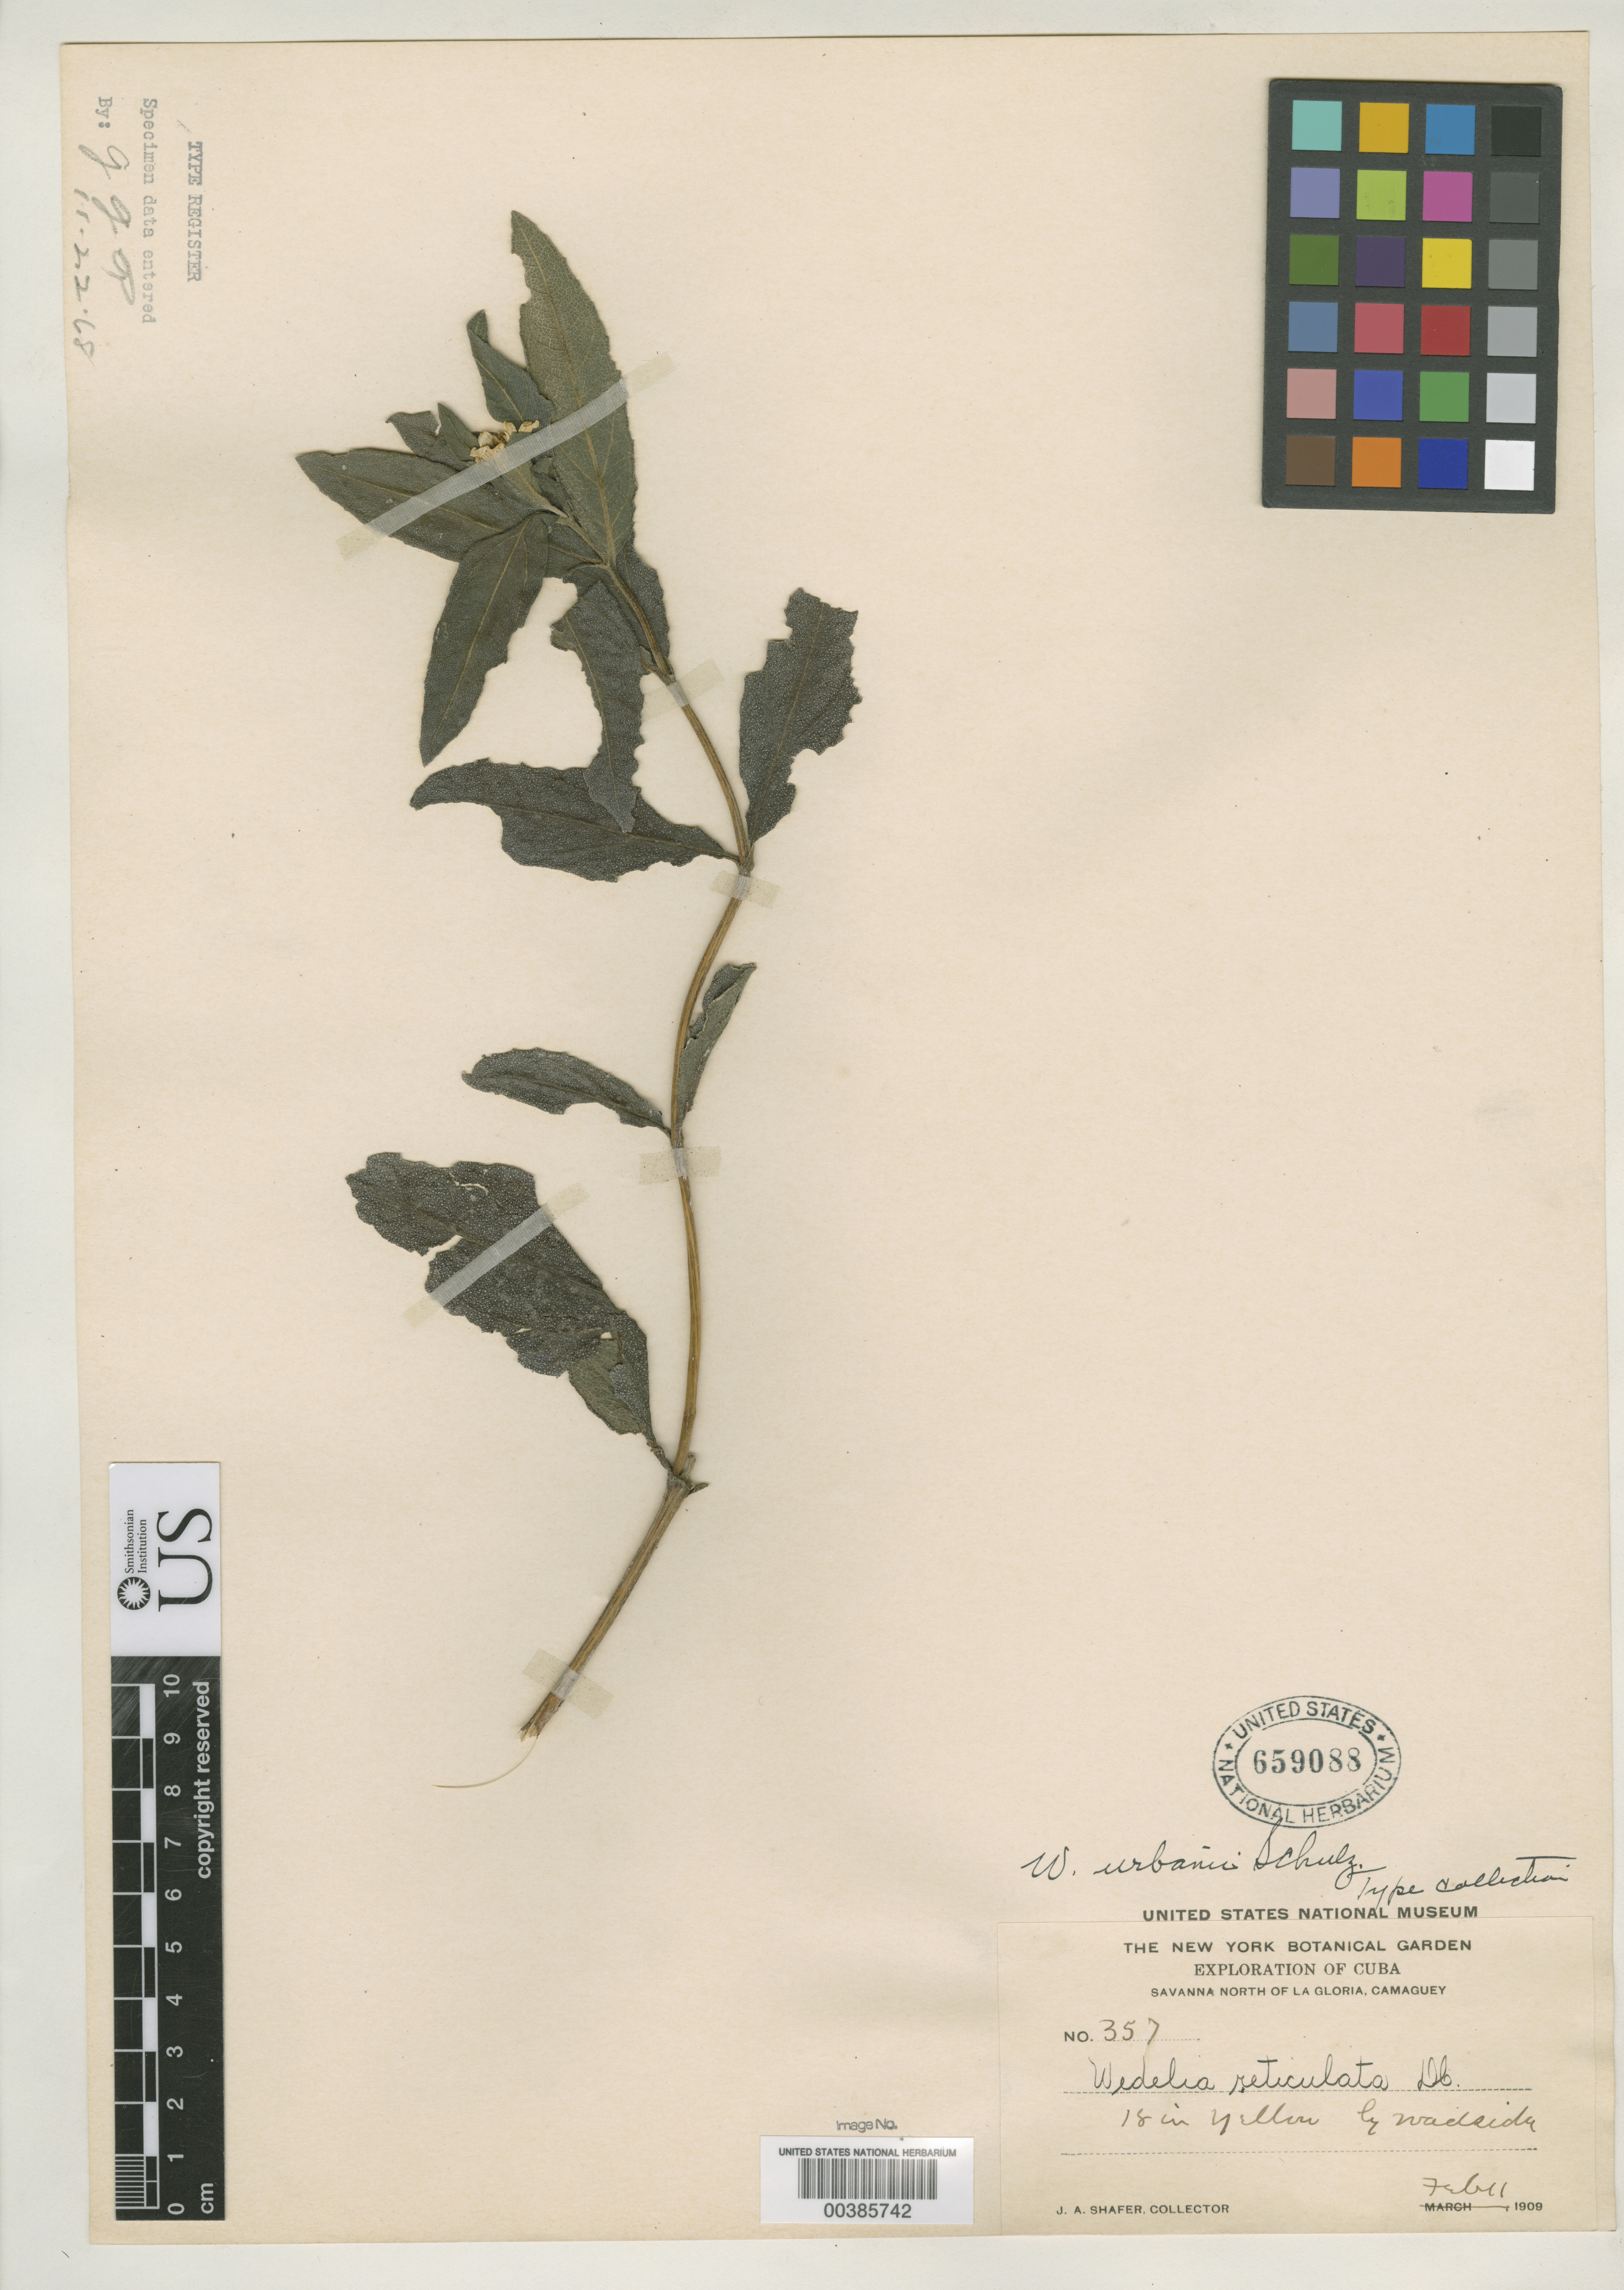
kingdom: Plantae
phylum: Tracheophyta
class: Magnoliopsida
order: Asterales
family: Asteraceae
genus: Wedelia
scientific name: Wedelia urbanii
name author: O.E. Schulz in Urb.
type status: Isotype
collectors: J. A. Shafer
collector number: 357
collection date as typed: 11 Feb 1909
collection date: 1909-02-11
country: Cuba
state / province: Camagüey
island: Greater Antilles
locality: La Gloria.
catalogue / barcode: US 659088